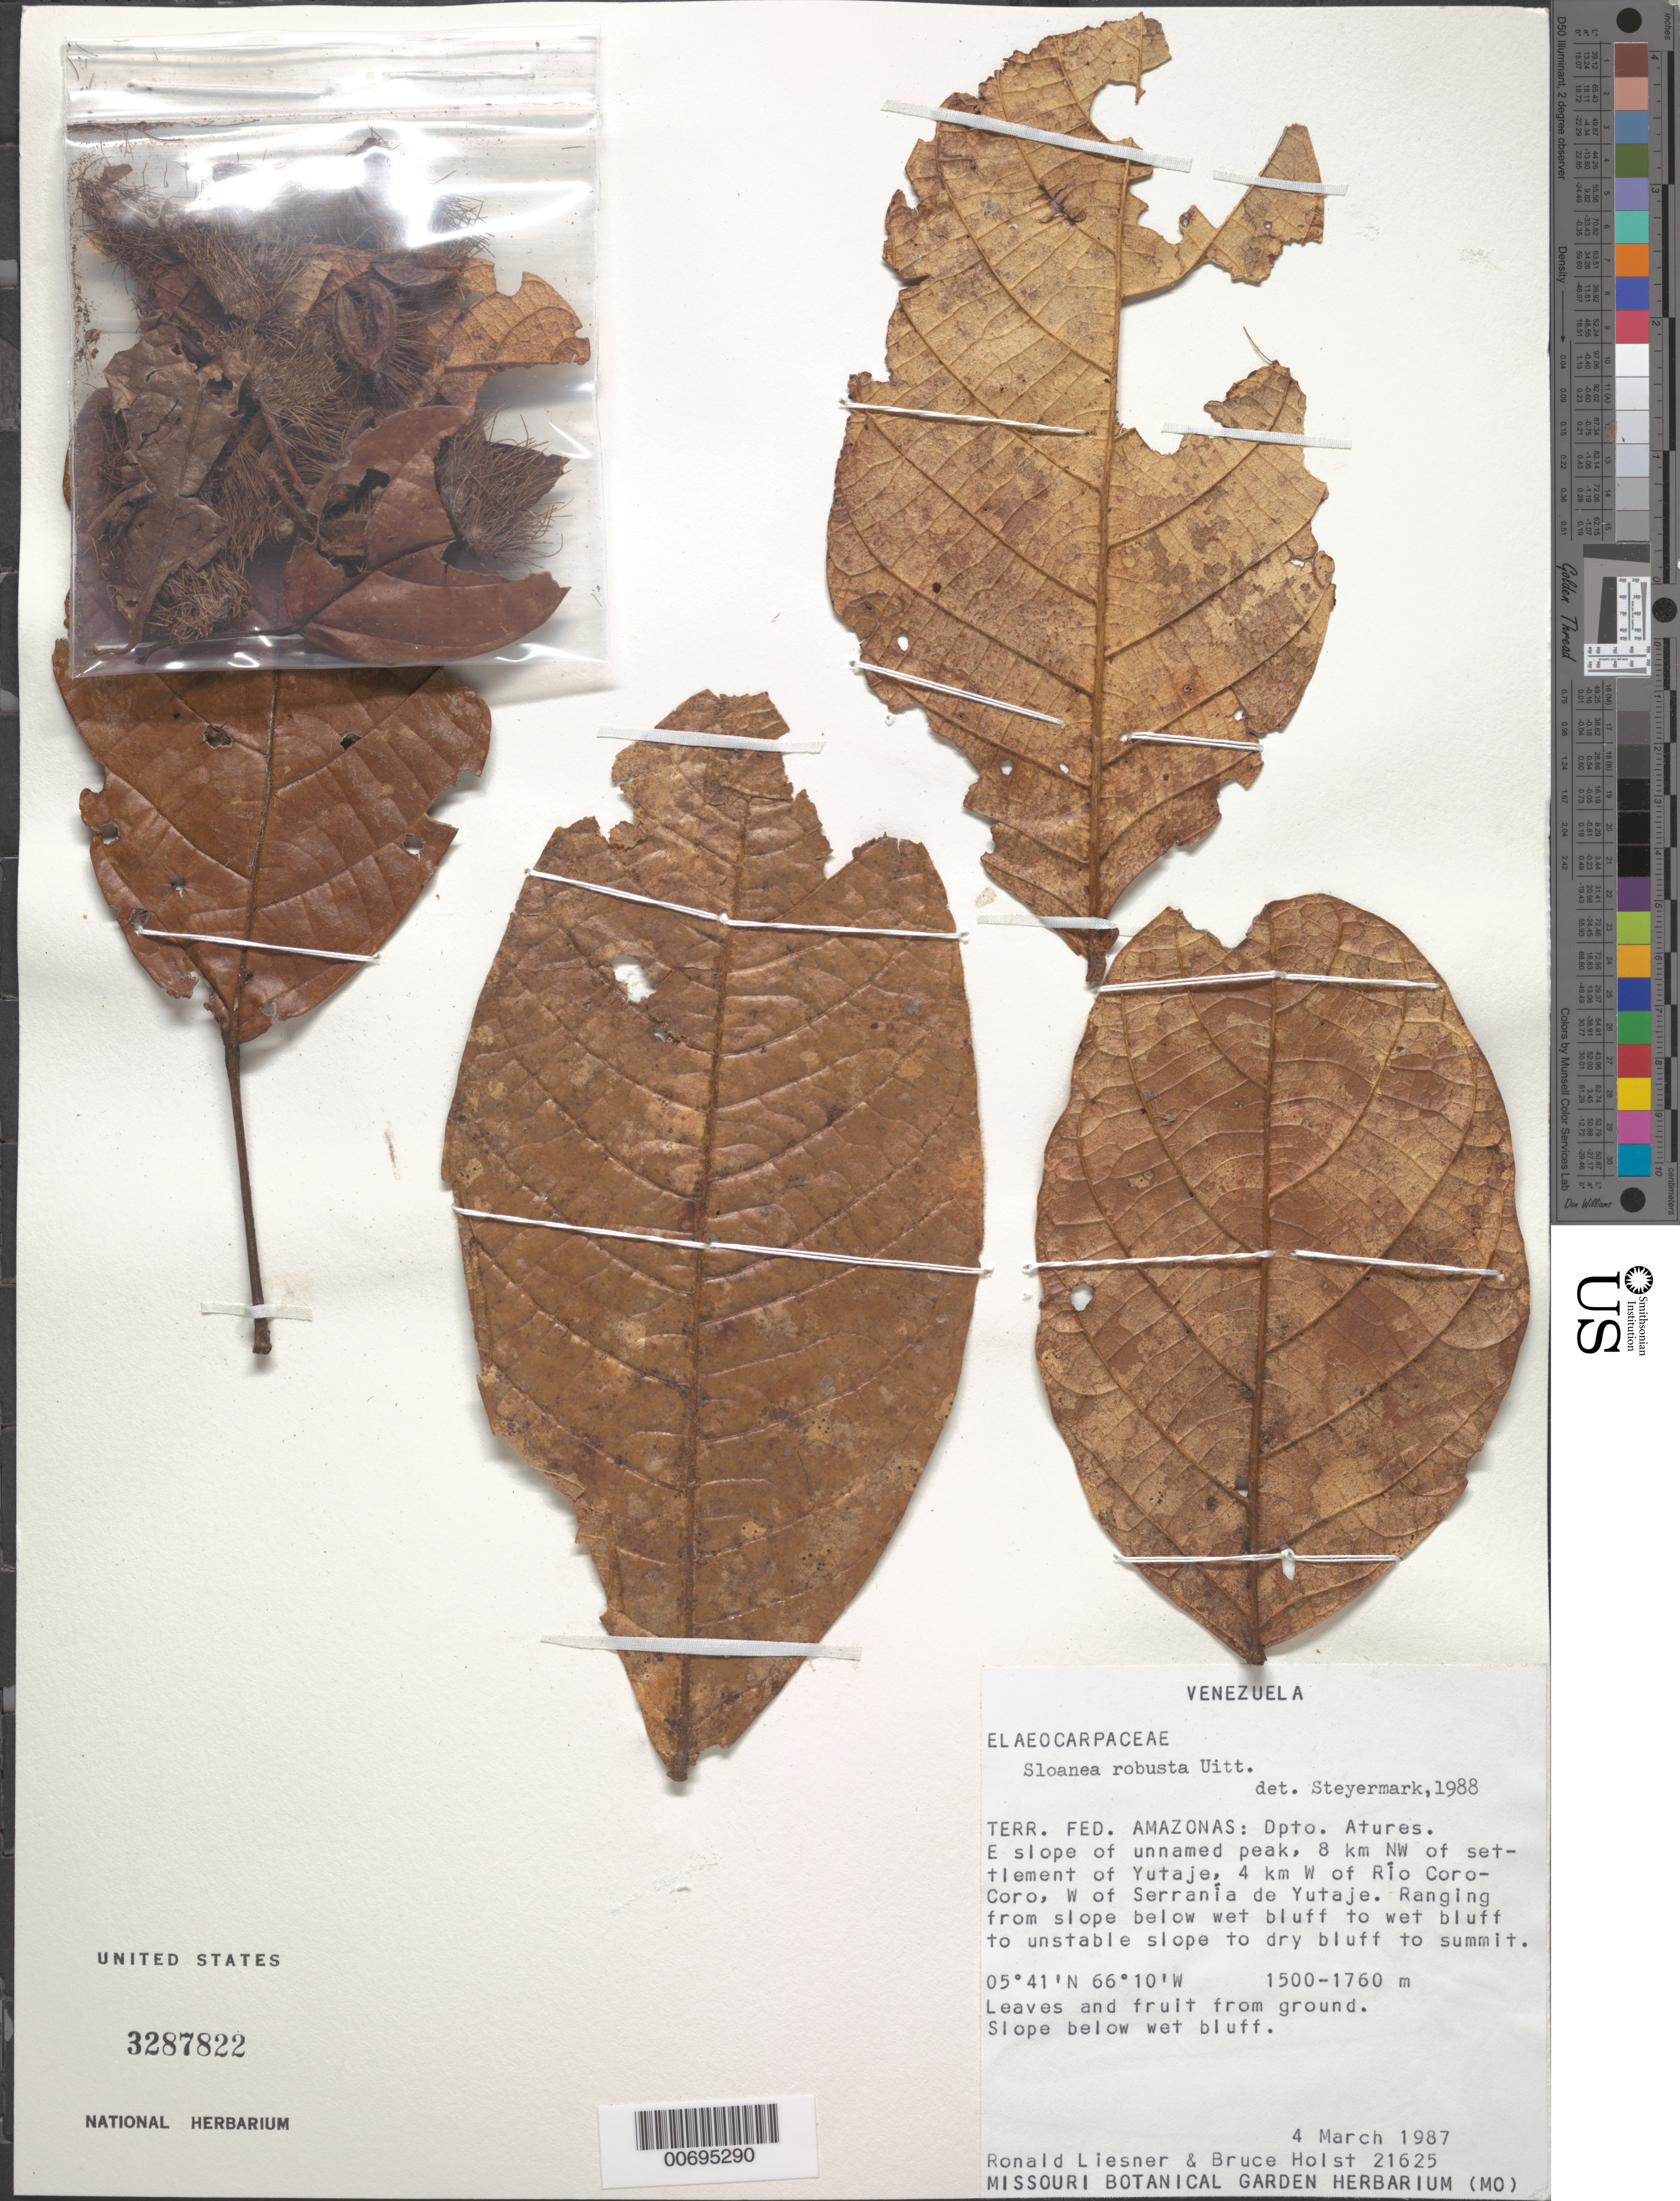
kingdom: Plantae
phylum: Tracheophyta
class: Magnoliopsida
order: Oxalidales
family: Elaeocarpaceae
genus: Sloanea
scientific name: Sloanea robusta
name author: Uittien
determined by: Steyermark, Julian A., (VEN)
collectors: R. L. Liesner & B. Holst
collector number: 21625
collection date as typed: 4-Mar-87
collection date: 1987-03-04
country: Venezuela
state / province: Amazonas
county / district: Atures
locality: Yutajé settlement, 8 km NW of; 4 km W of Río Coro-Coro, W of Serrania de Yutajé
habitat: Slope below wet bluff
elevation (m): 1500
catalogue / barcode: US 3287822